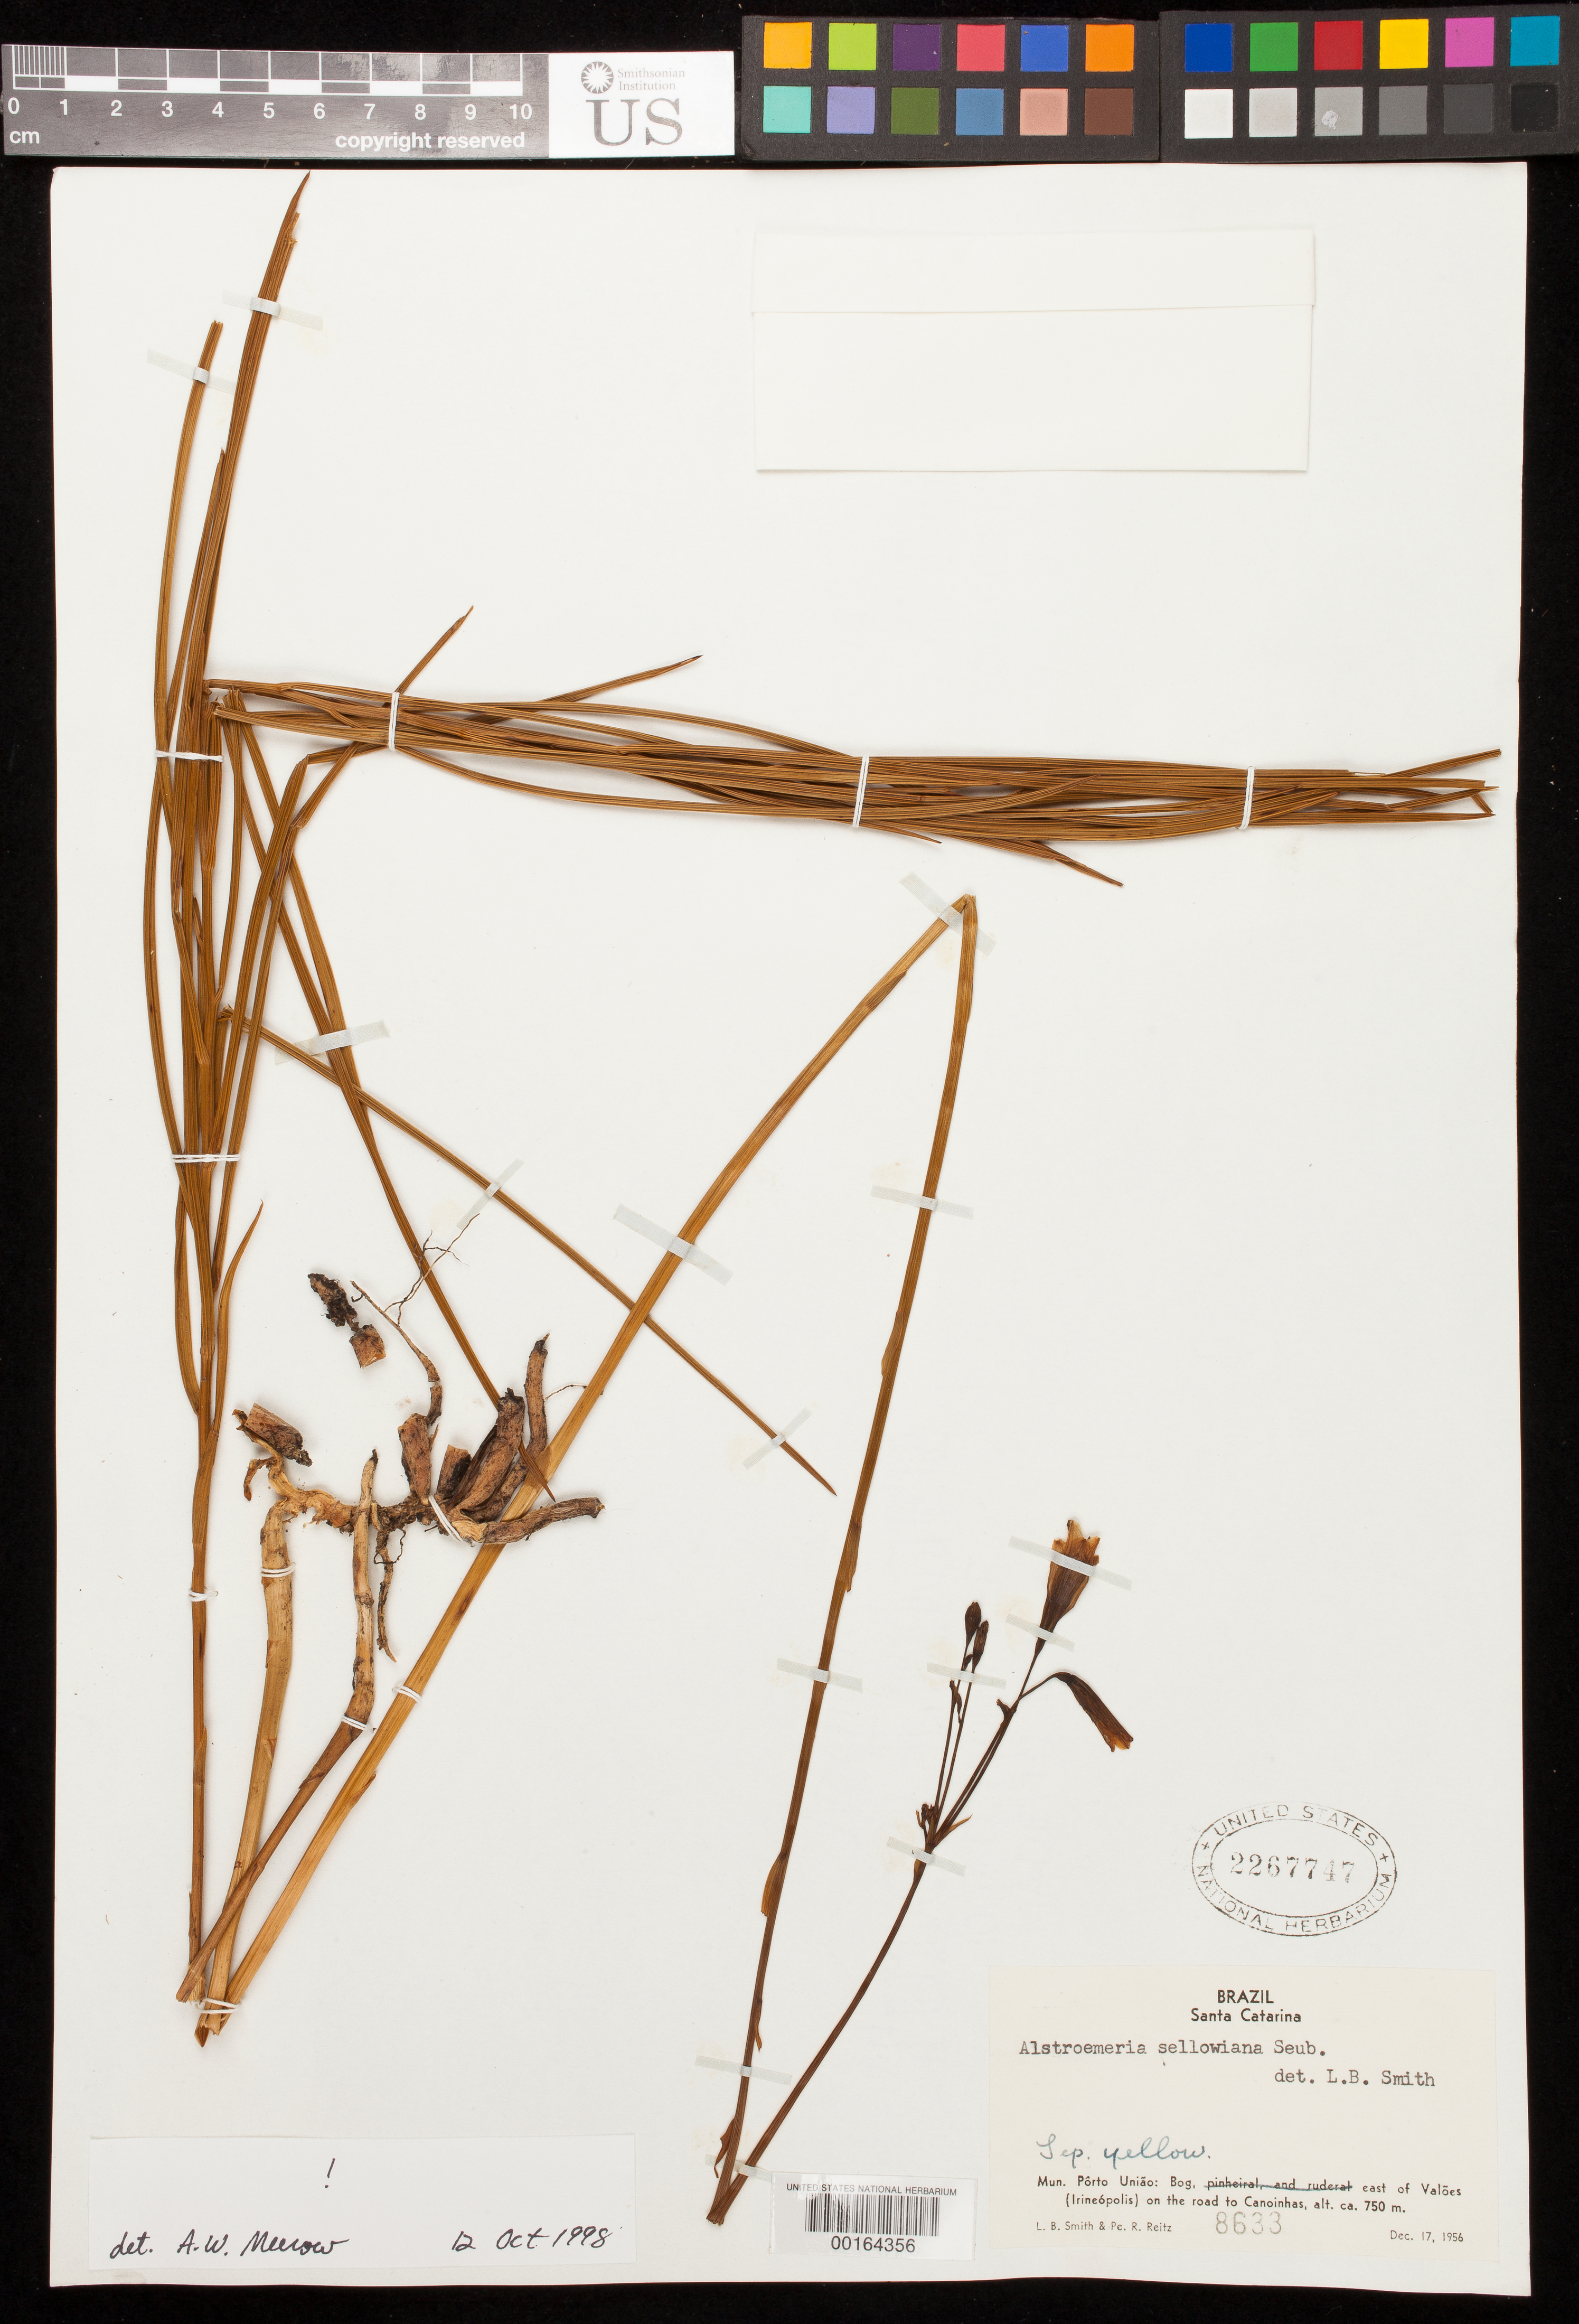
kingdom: Plantae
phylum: Tracheophyta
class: Liliopsida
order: Liliales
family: Alstroemeriaceae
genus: Alstroemeria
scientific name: Alstroemeria sellowiana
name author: Seub.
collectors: L. Smith & R. Reitz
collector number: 8633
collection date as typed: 17 Dec 1956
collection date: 1956-12-17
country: Brazil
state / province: Santa Catarina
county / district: Pôrto União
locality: E of valoes (irineopolis) on the road to canoinhas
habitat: Bog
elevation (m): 750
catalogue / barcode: US 2267747